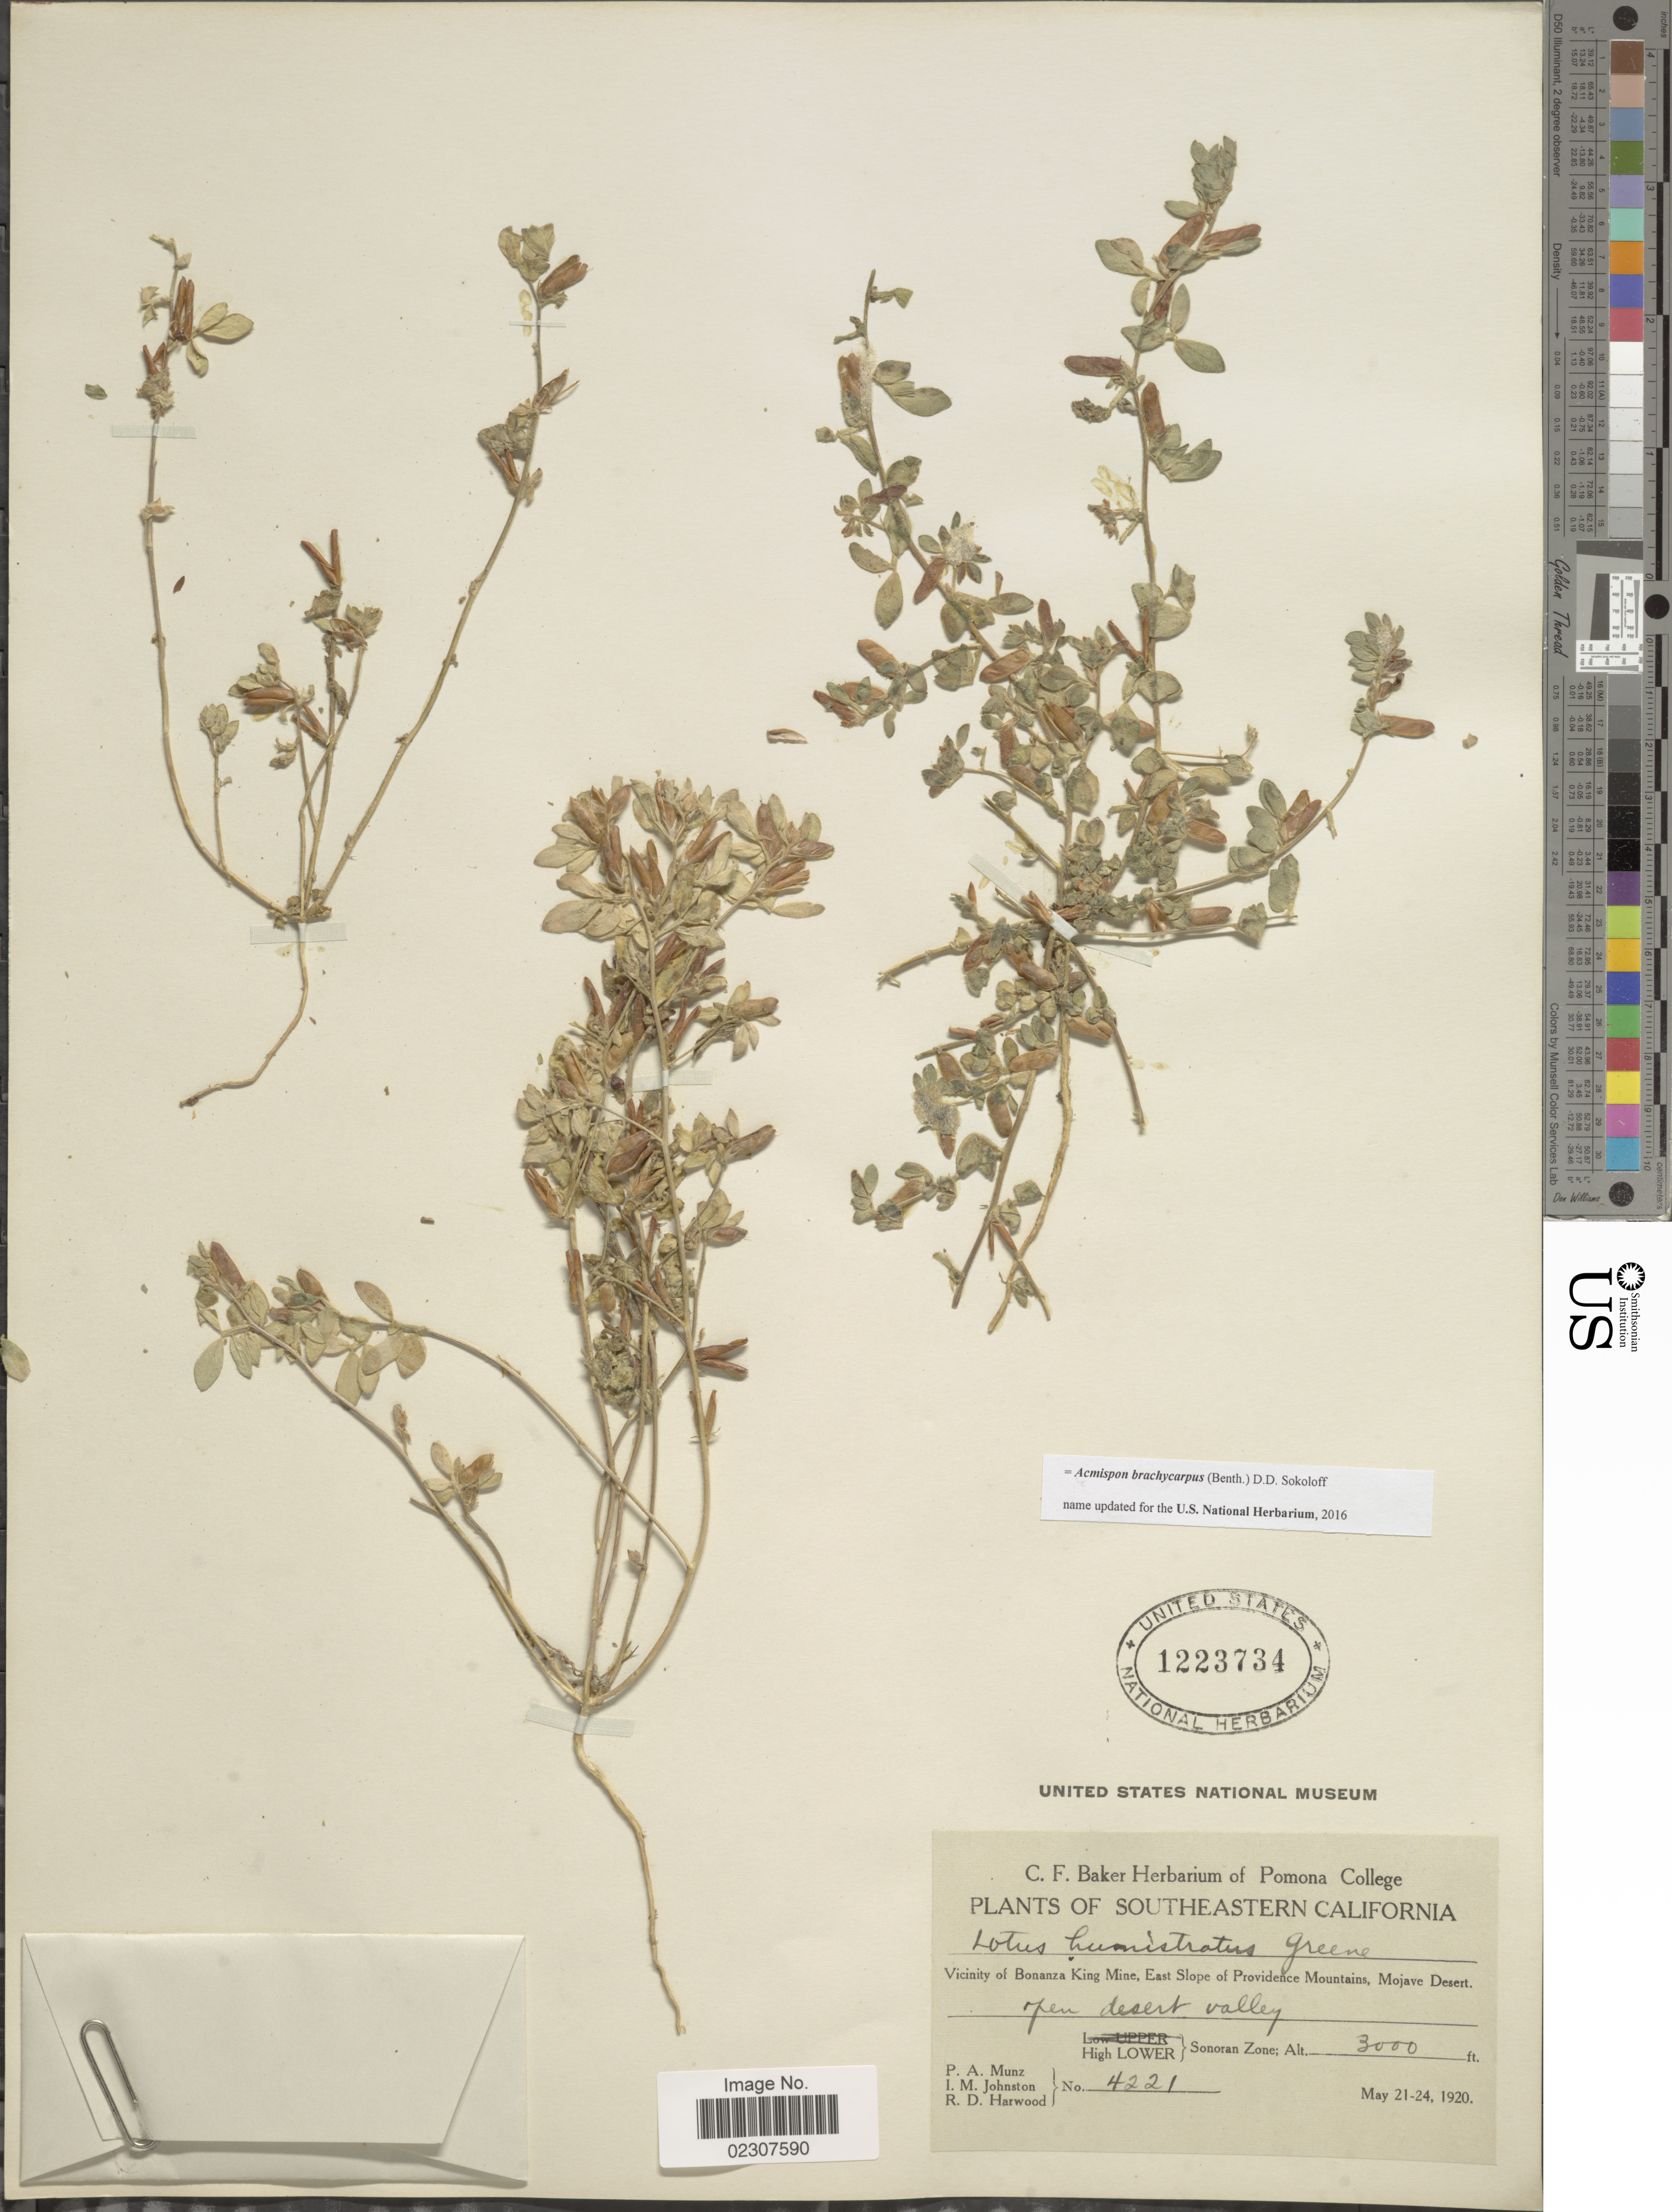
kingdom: Plantae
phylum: Tracheophyta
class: Magnoliopsida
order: Fabales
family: Fabaceae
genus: Acmispon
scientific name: Acmispon brachycarpus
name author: (Benth.) D.D. Sokoloff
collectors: P. A. Munz, I.M. Johnston & R. Harwood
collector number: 4221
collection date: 1920-05-21/1920-05-24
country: United States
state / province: California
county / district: San Bernardino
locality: Southeastern California, Vicinity of Bonanza King Mine, East slope of Providence Mountains, Mojave Desert, open desert valley, High Lower - Sonoran Zone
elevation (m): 914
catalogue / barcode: US 1223734